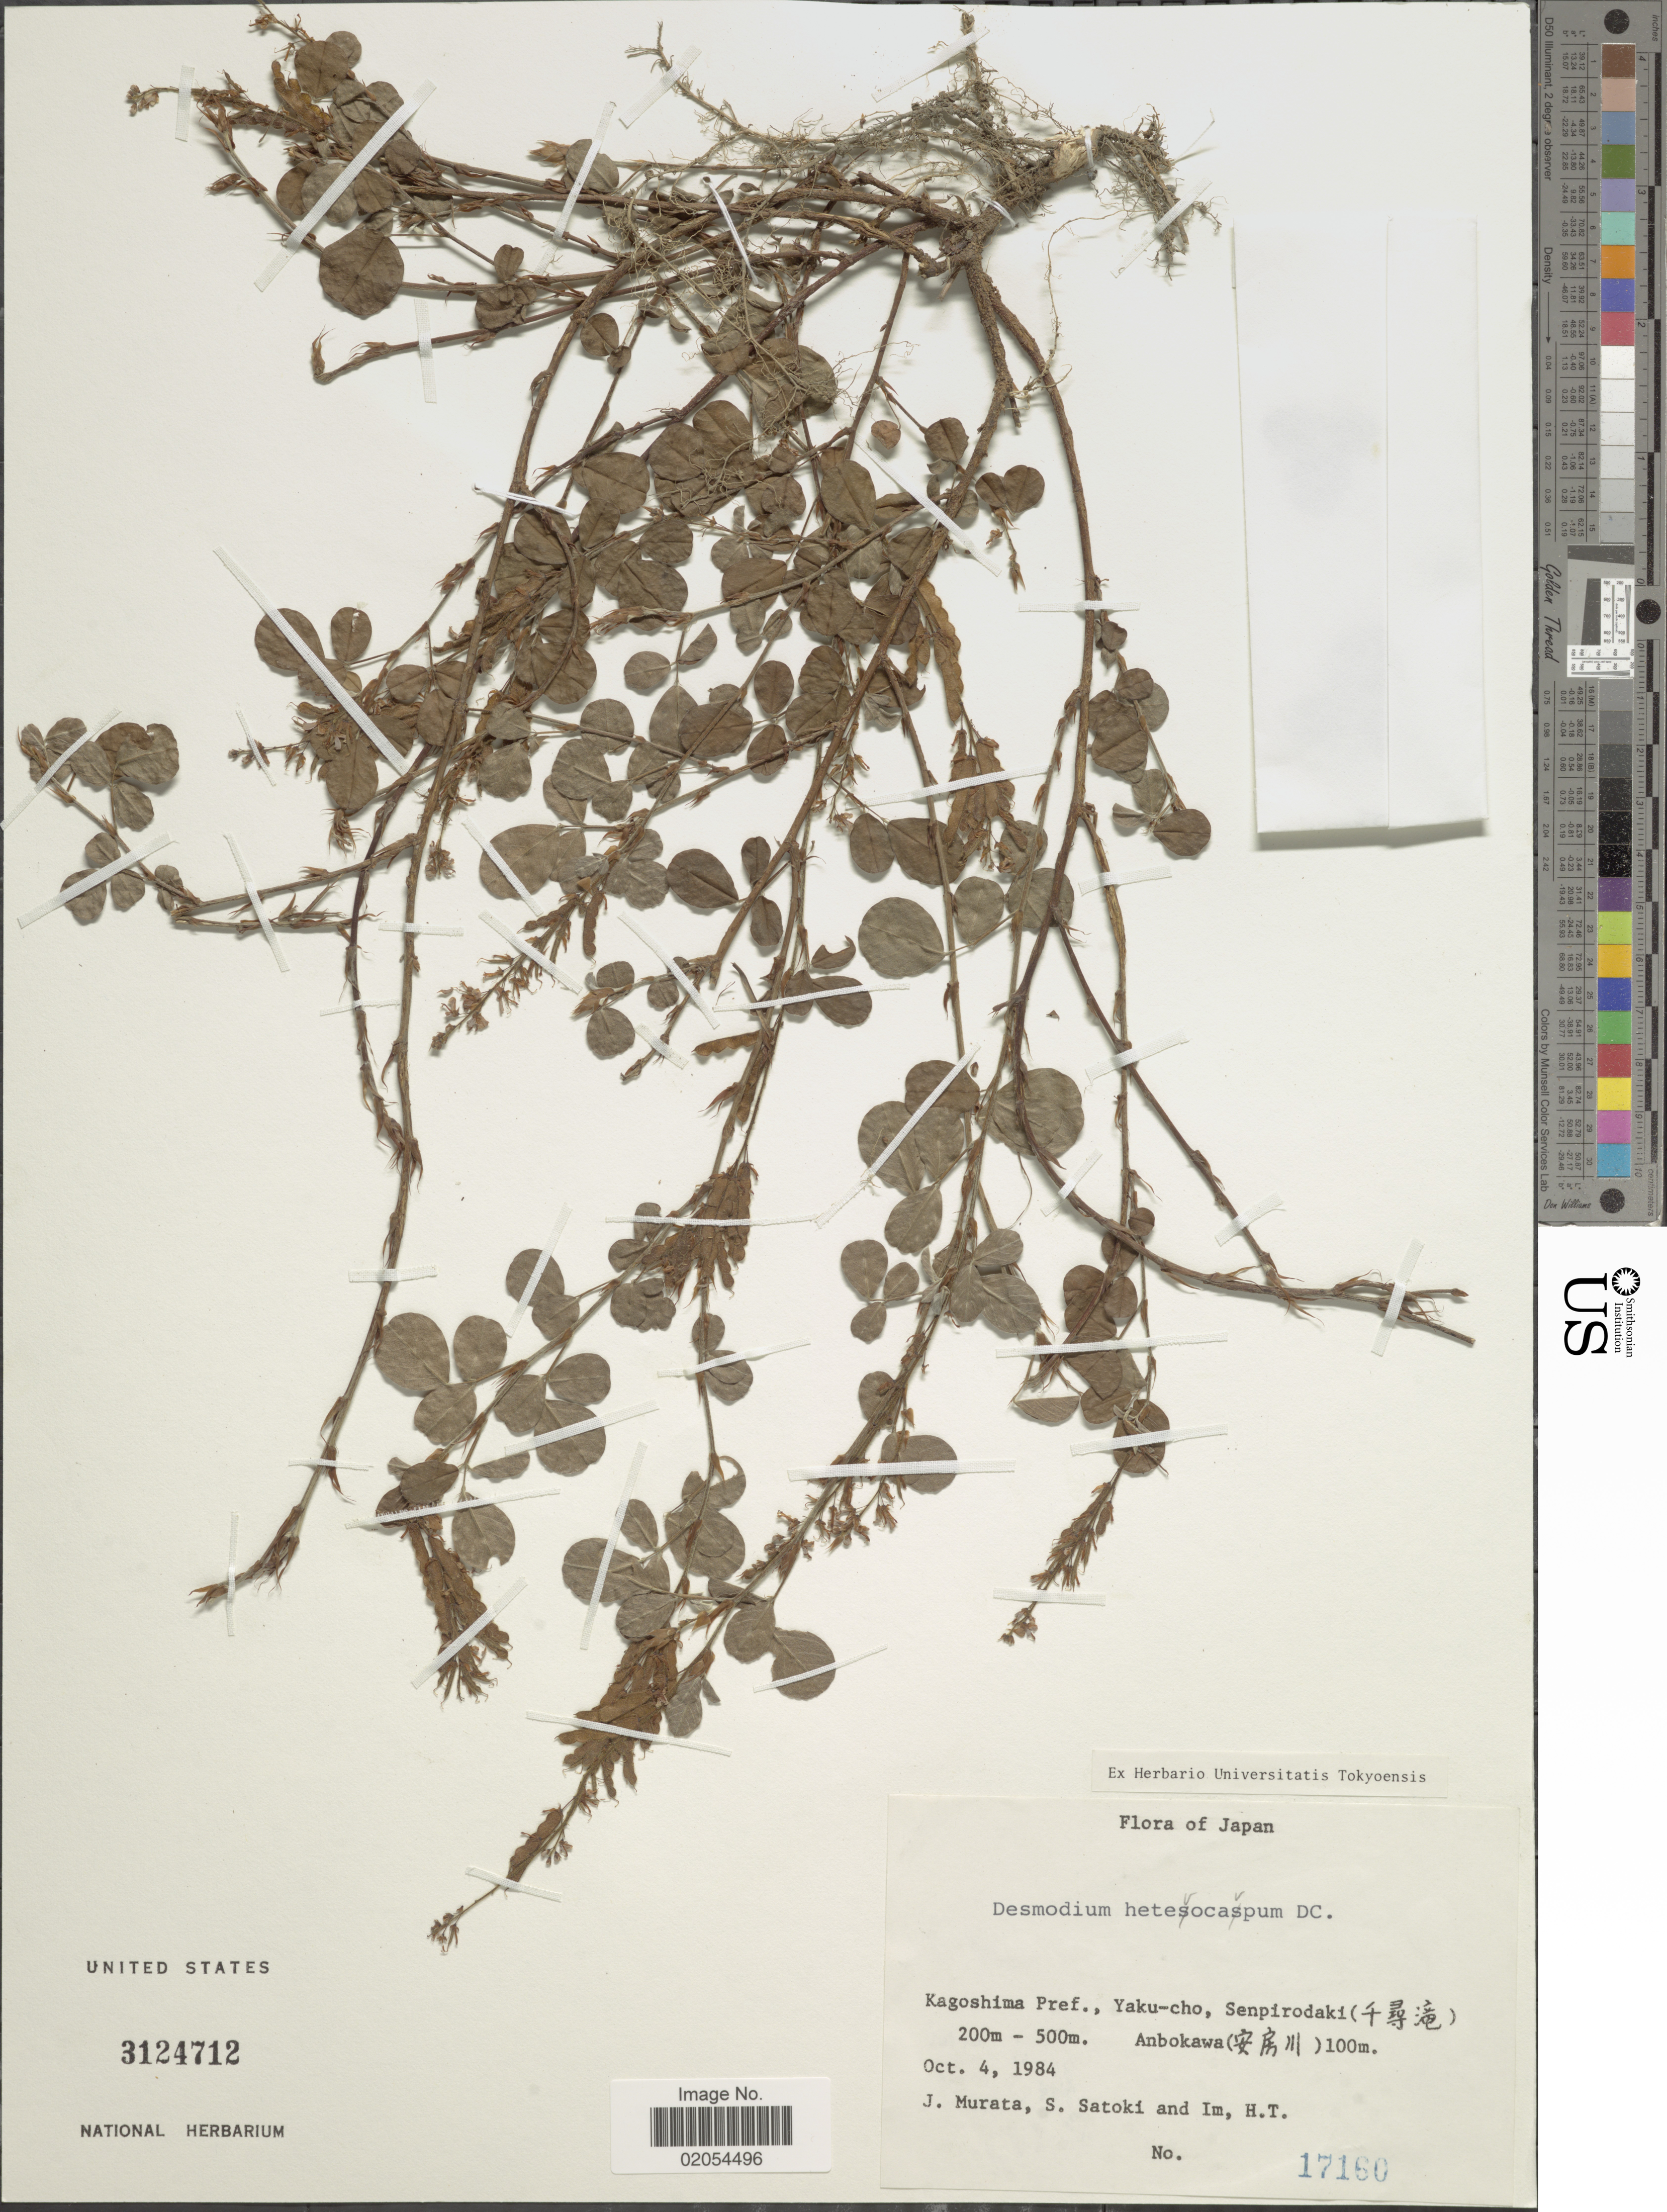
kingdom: Plantae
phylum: Tracheophyta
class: Magnoliopsida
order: Fabales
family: Fabaceae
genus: Grona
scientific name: Grona heterocarpos subsp. heterocarpos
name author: (L.) H. Ohashi & K. Ohashi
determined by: Strong, Mark T., (BOT), Smithsonian Institution - National Museum of Natural History (UNITED STATES)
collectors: J. Murata, S. Satoki & H. Im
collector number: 17160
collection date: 1984-10-01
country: Japan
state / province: Kagosima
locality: Kagoshima Pref., Yaku-cho, Senpirodaki, Anbokawa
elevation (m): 200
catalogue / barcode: US 3124712